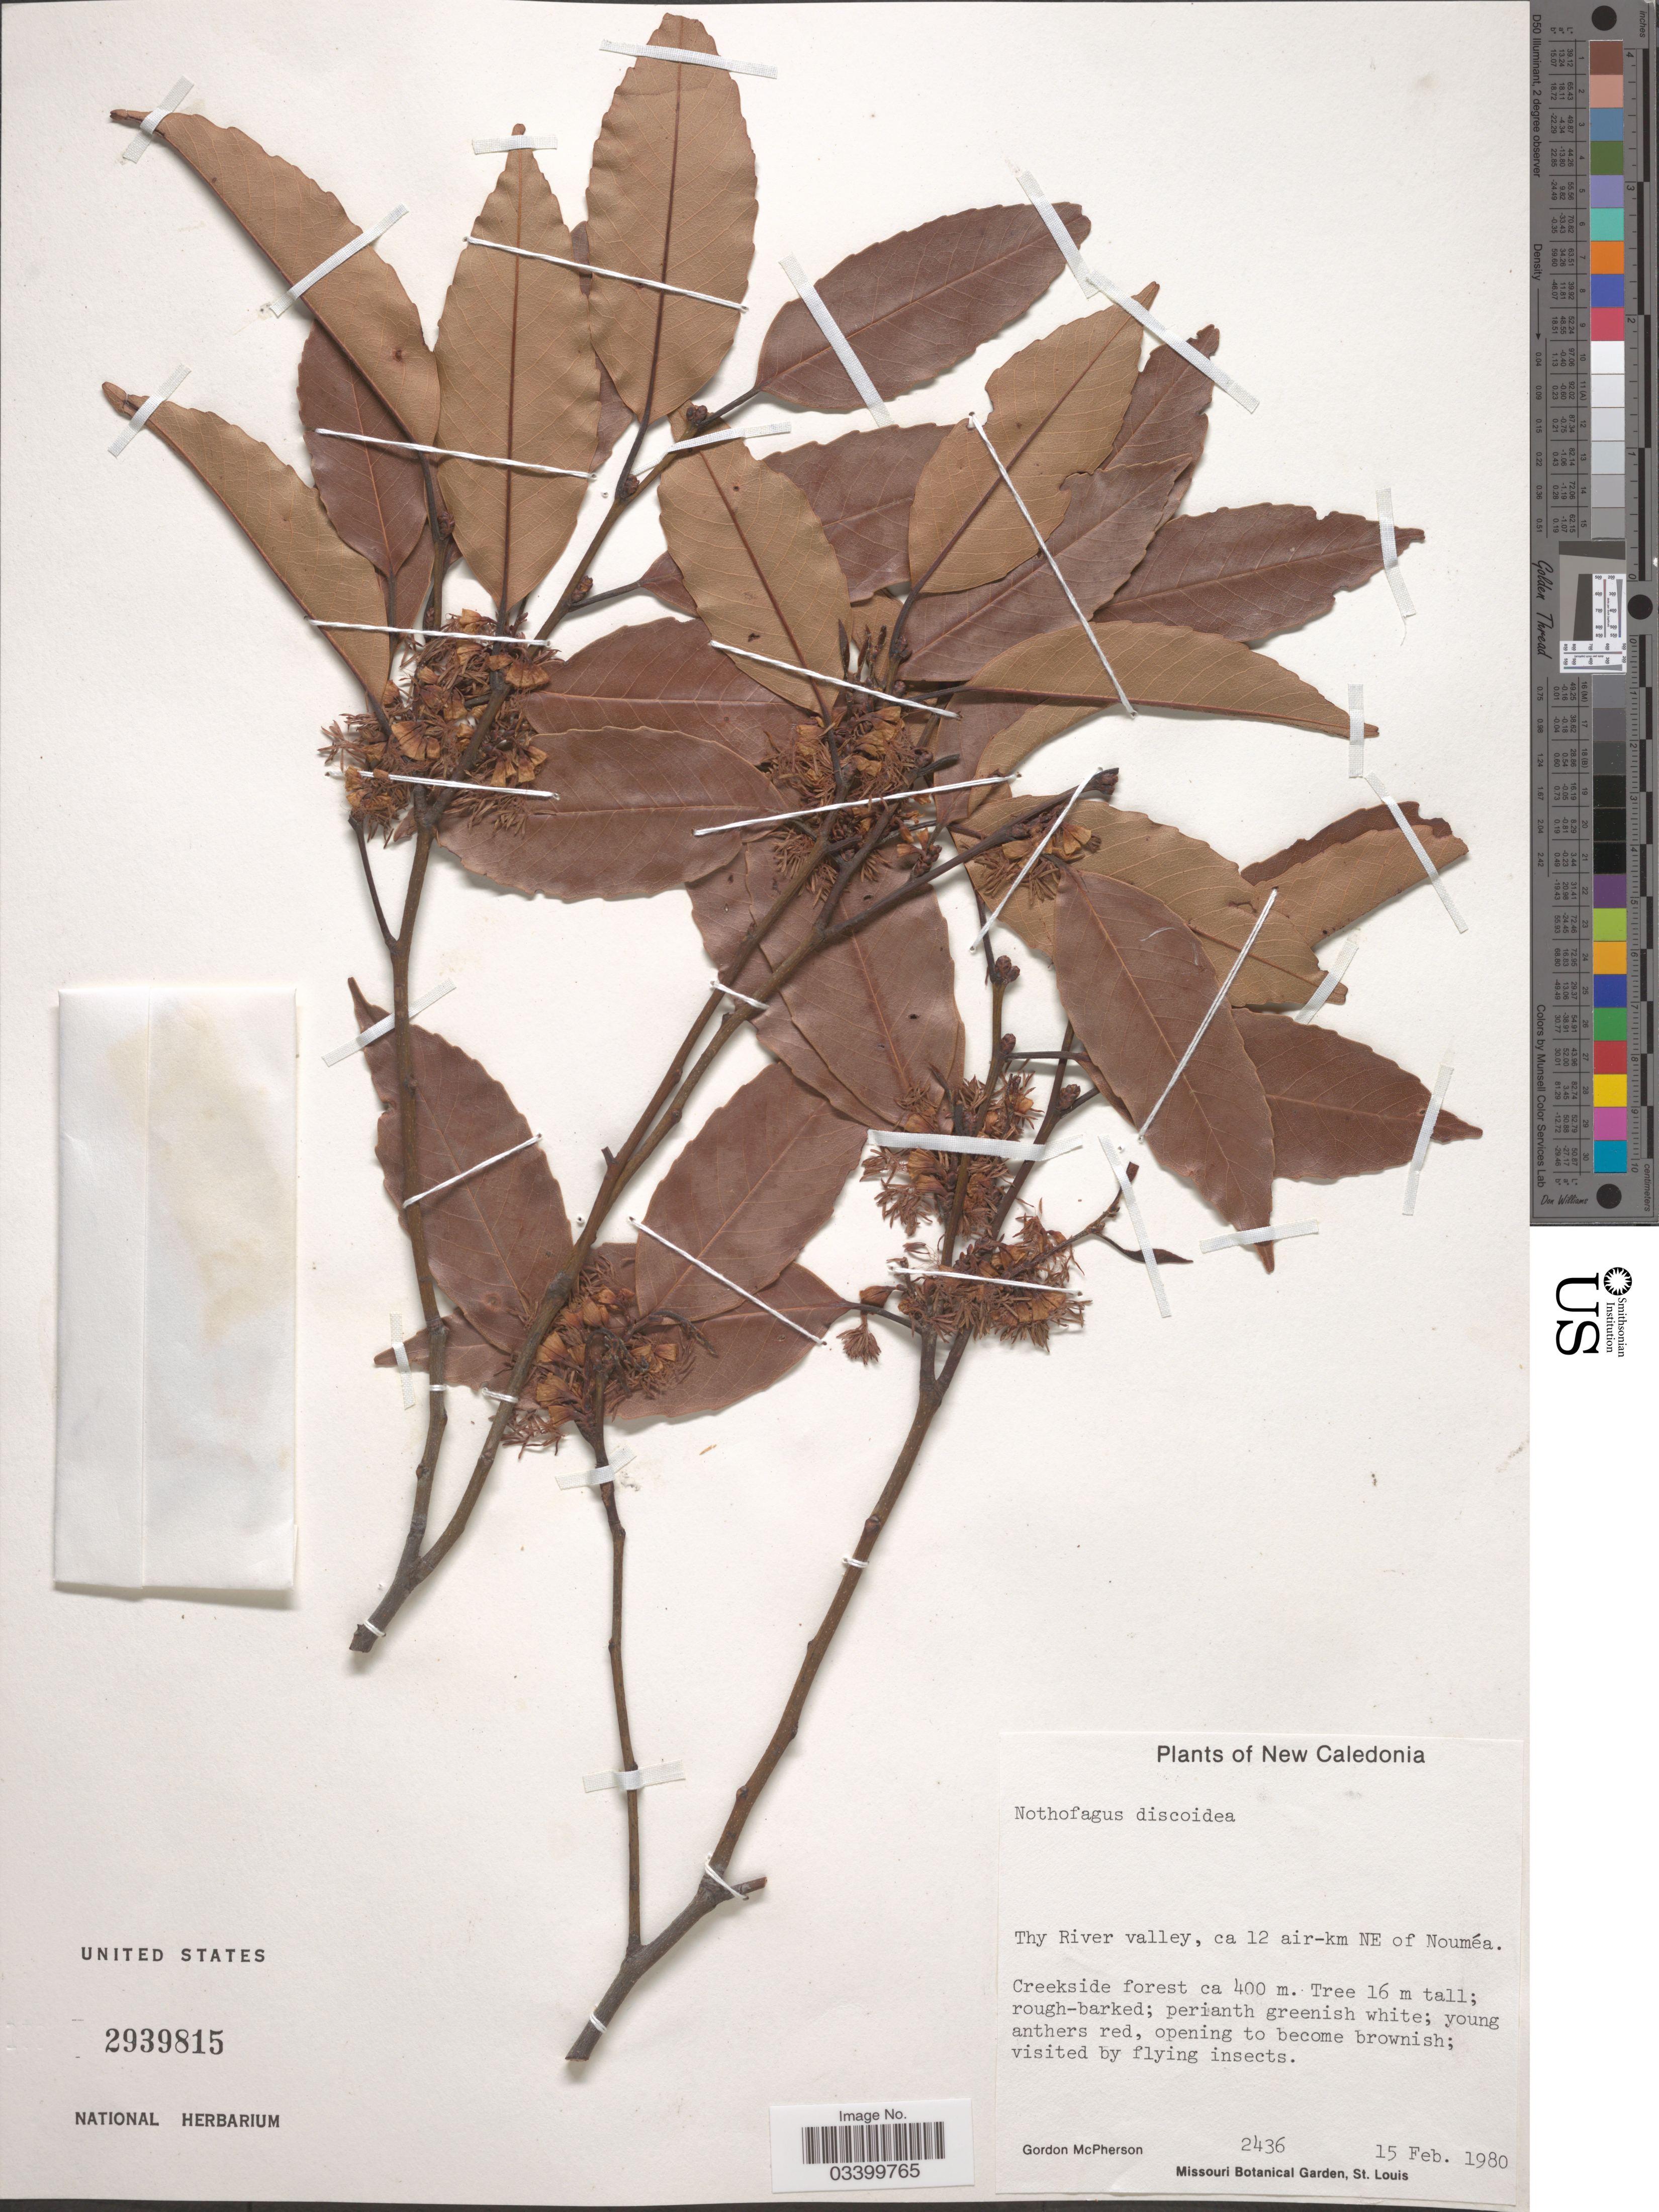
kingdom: Plantae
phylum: Tracheophyta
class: Magnoliopsida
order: Fagales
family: Nothofagaceae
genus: Nothofagus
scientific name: Nothofagus discoidea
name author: (Baum.-Bod.) Steenis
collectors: G. D. McPherson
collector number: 2436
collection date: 1980-02-15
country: New Caledonia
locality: Thy River valley, ca 12 air-km NE of Nouméa.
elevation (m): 400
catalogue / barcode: US 2939815